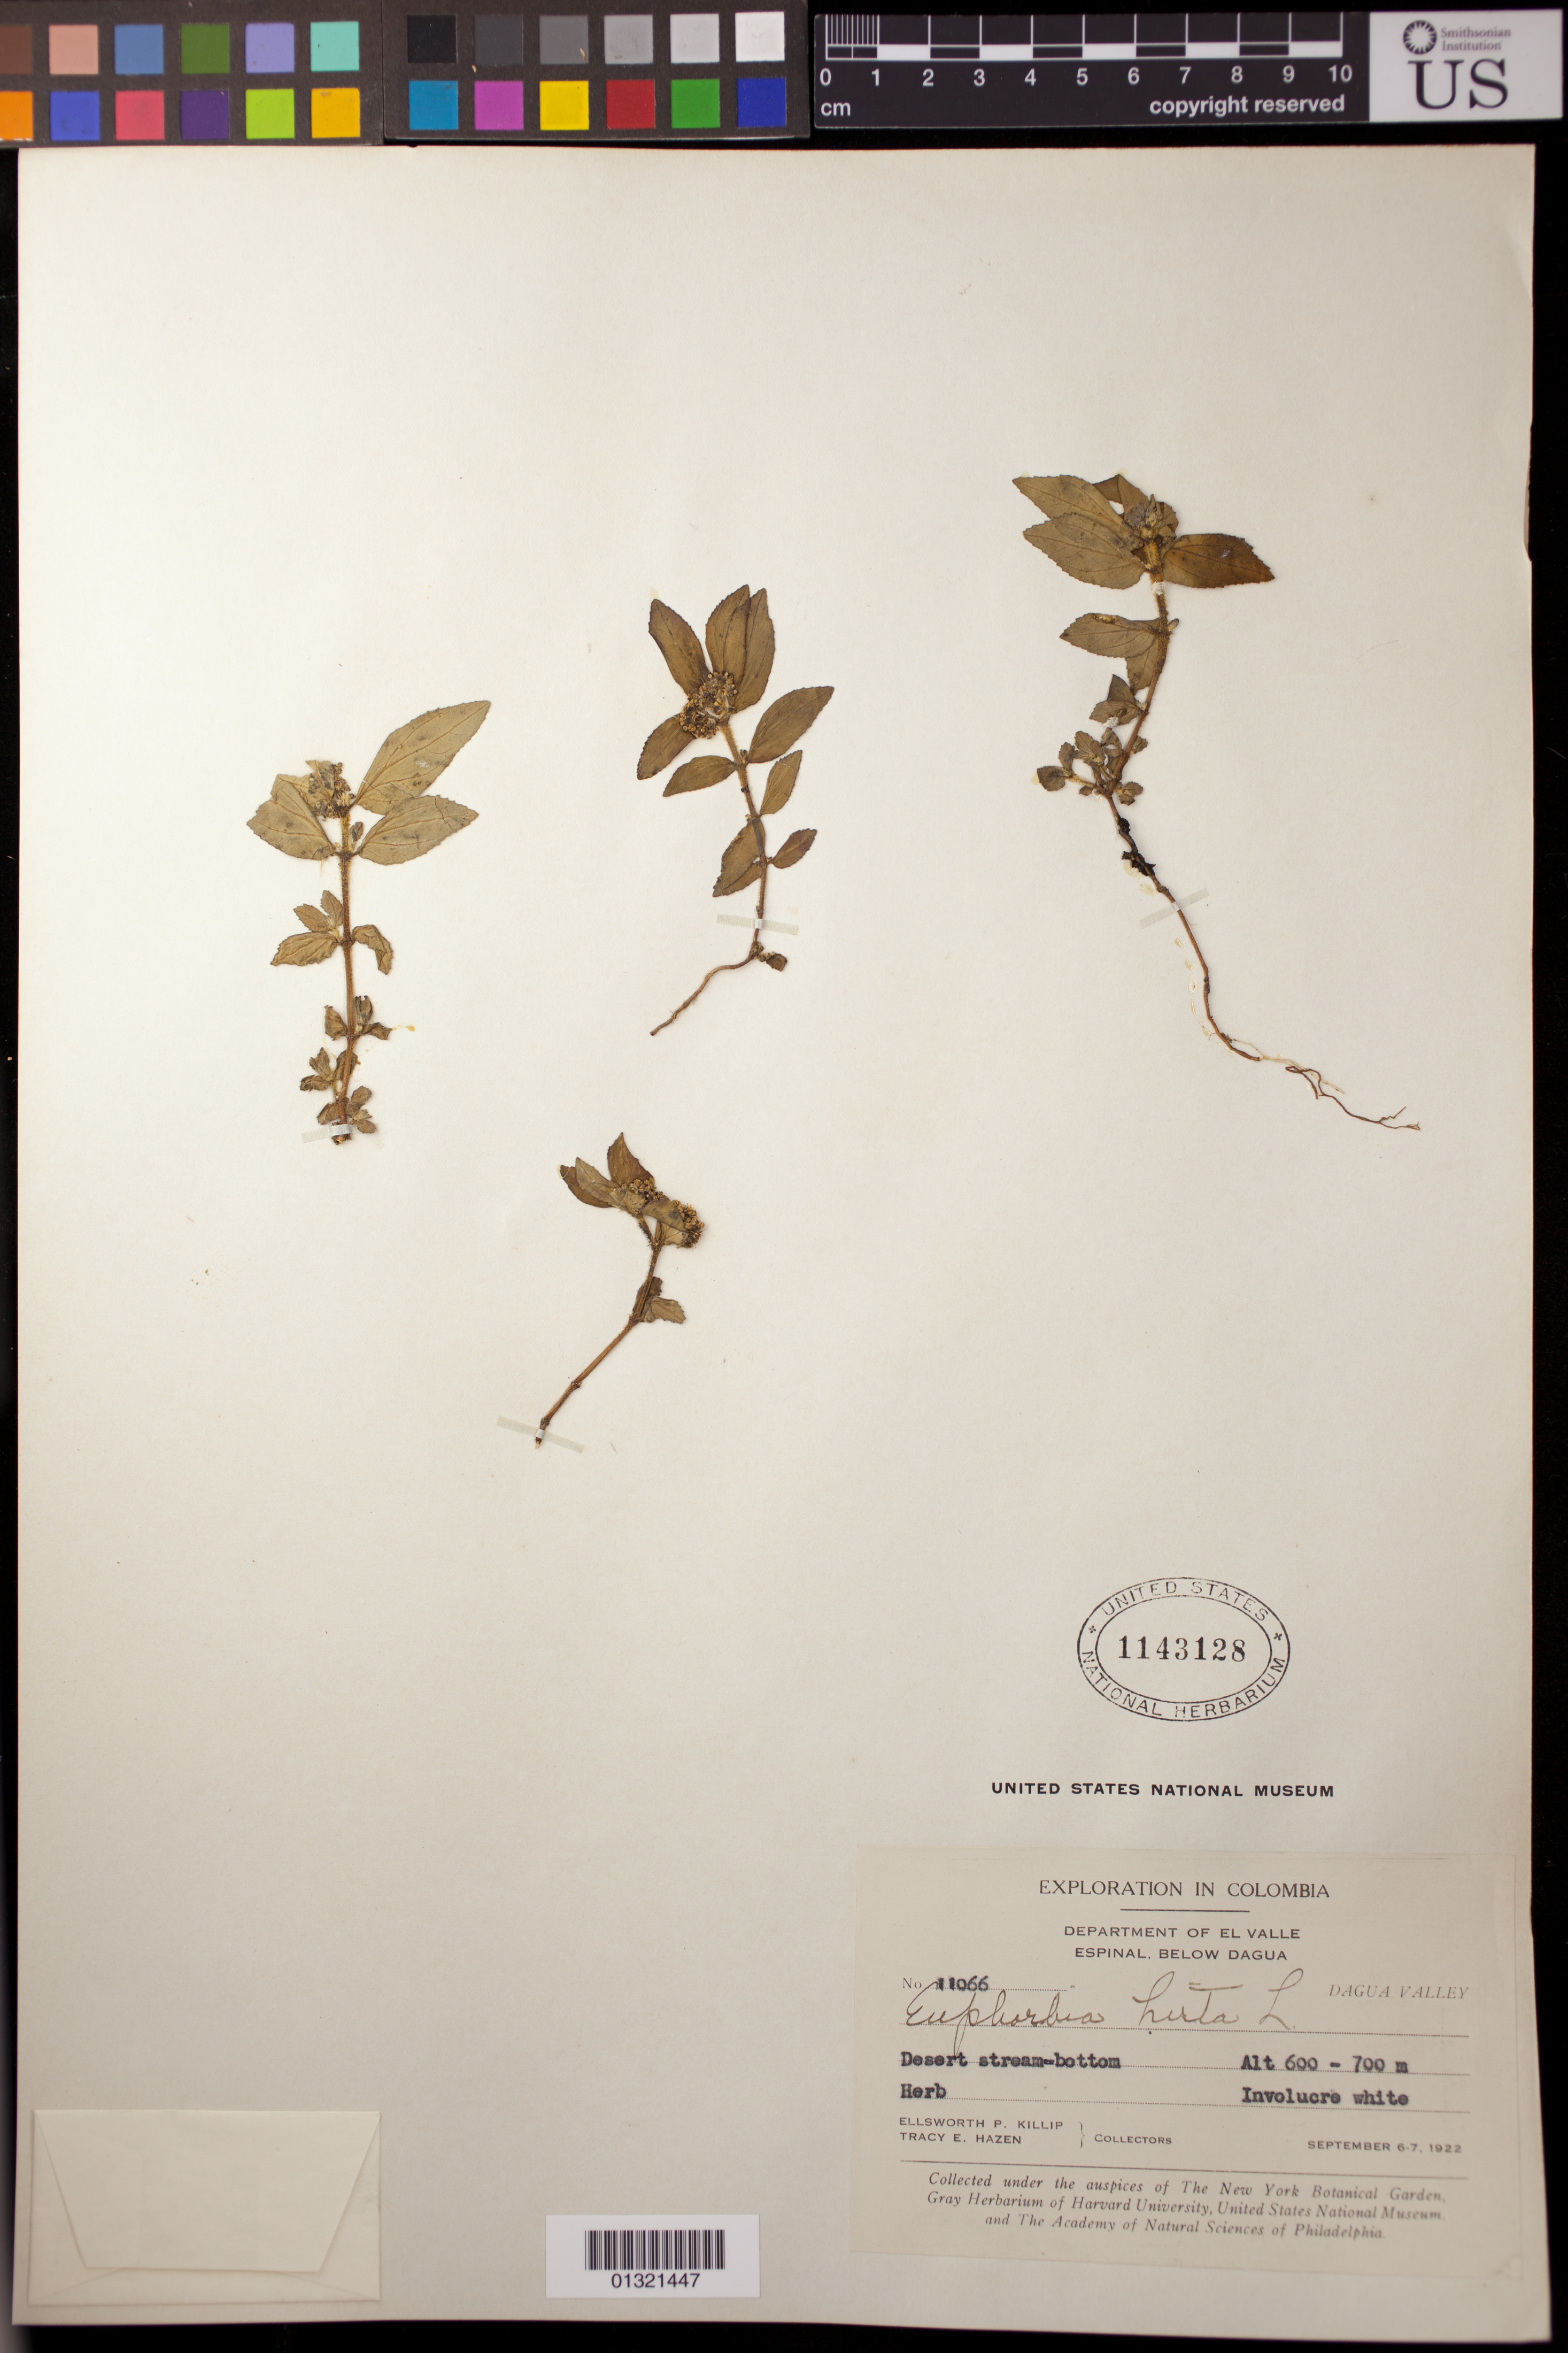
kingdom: Plantae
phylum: Tracheophyta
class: Magnoliopsida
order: Malpighiales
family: Euphorbiaceae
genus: Euphorbia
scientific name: Euphorbia hirta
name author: L.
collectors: E. P. Killip & T. E. Hazen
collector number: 11066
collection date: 1922-09-06/1922-09-07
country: Colombia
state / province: Valle del Cauca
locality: Department of El Valle; Espinal, below Dagua, Dagua Valley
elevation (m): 600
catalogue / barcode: US 1143128